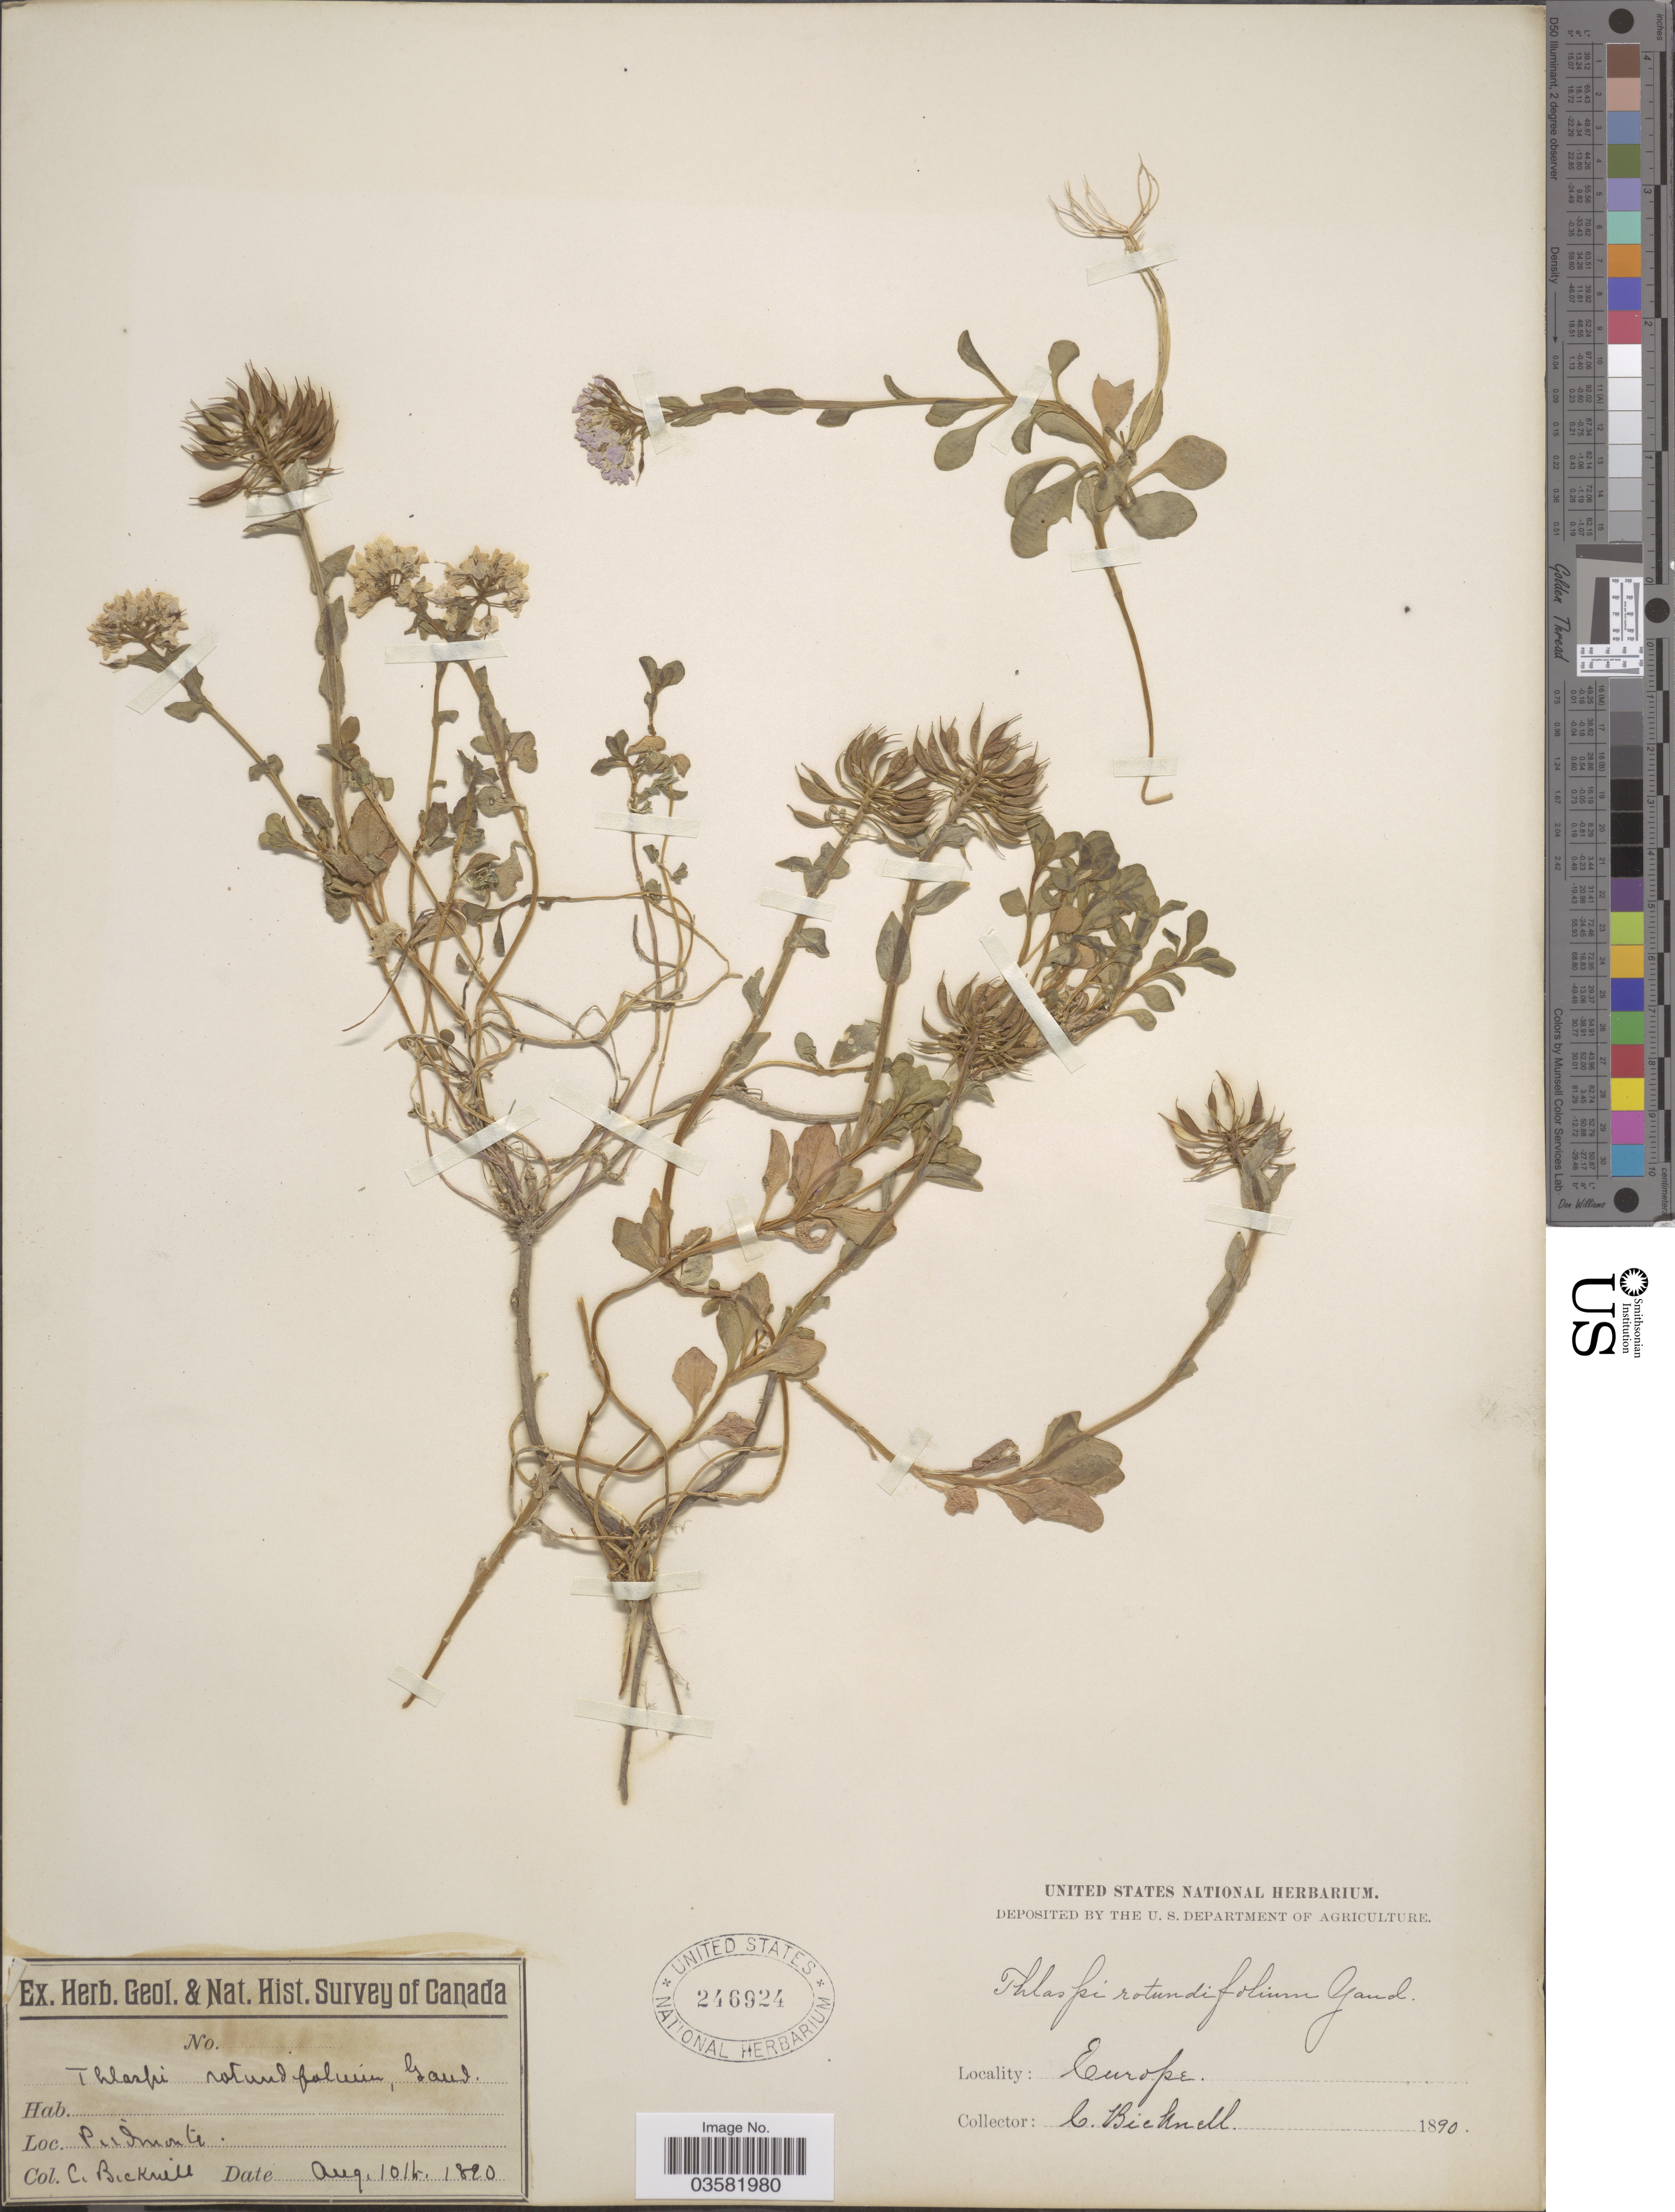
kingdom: Plantae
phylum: Tracheophyta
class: Magnoliopsida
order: Brassicales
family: Brassicaceae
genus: Thlaspi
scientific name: Thlaspi rotundifolium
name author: (L.) Gaudin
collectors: C. Bicknell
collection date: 1890-08-10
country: Italy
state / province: Piedmont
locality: Europe. Piedmonte.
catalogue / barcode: US 246924